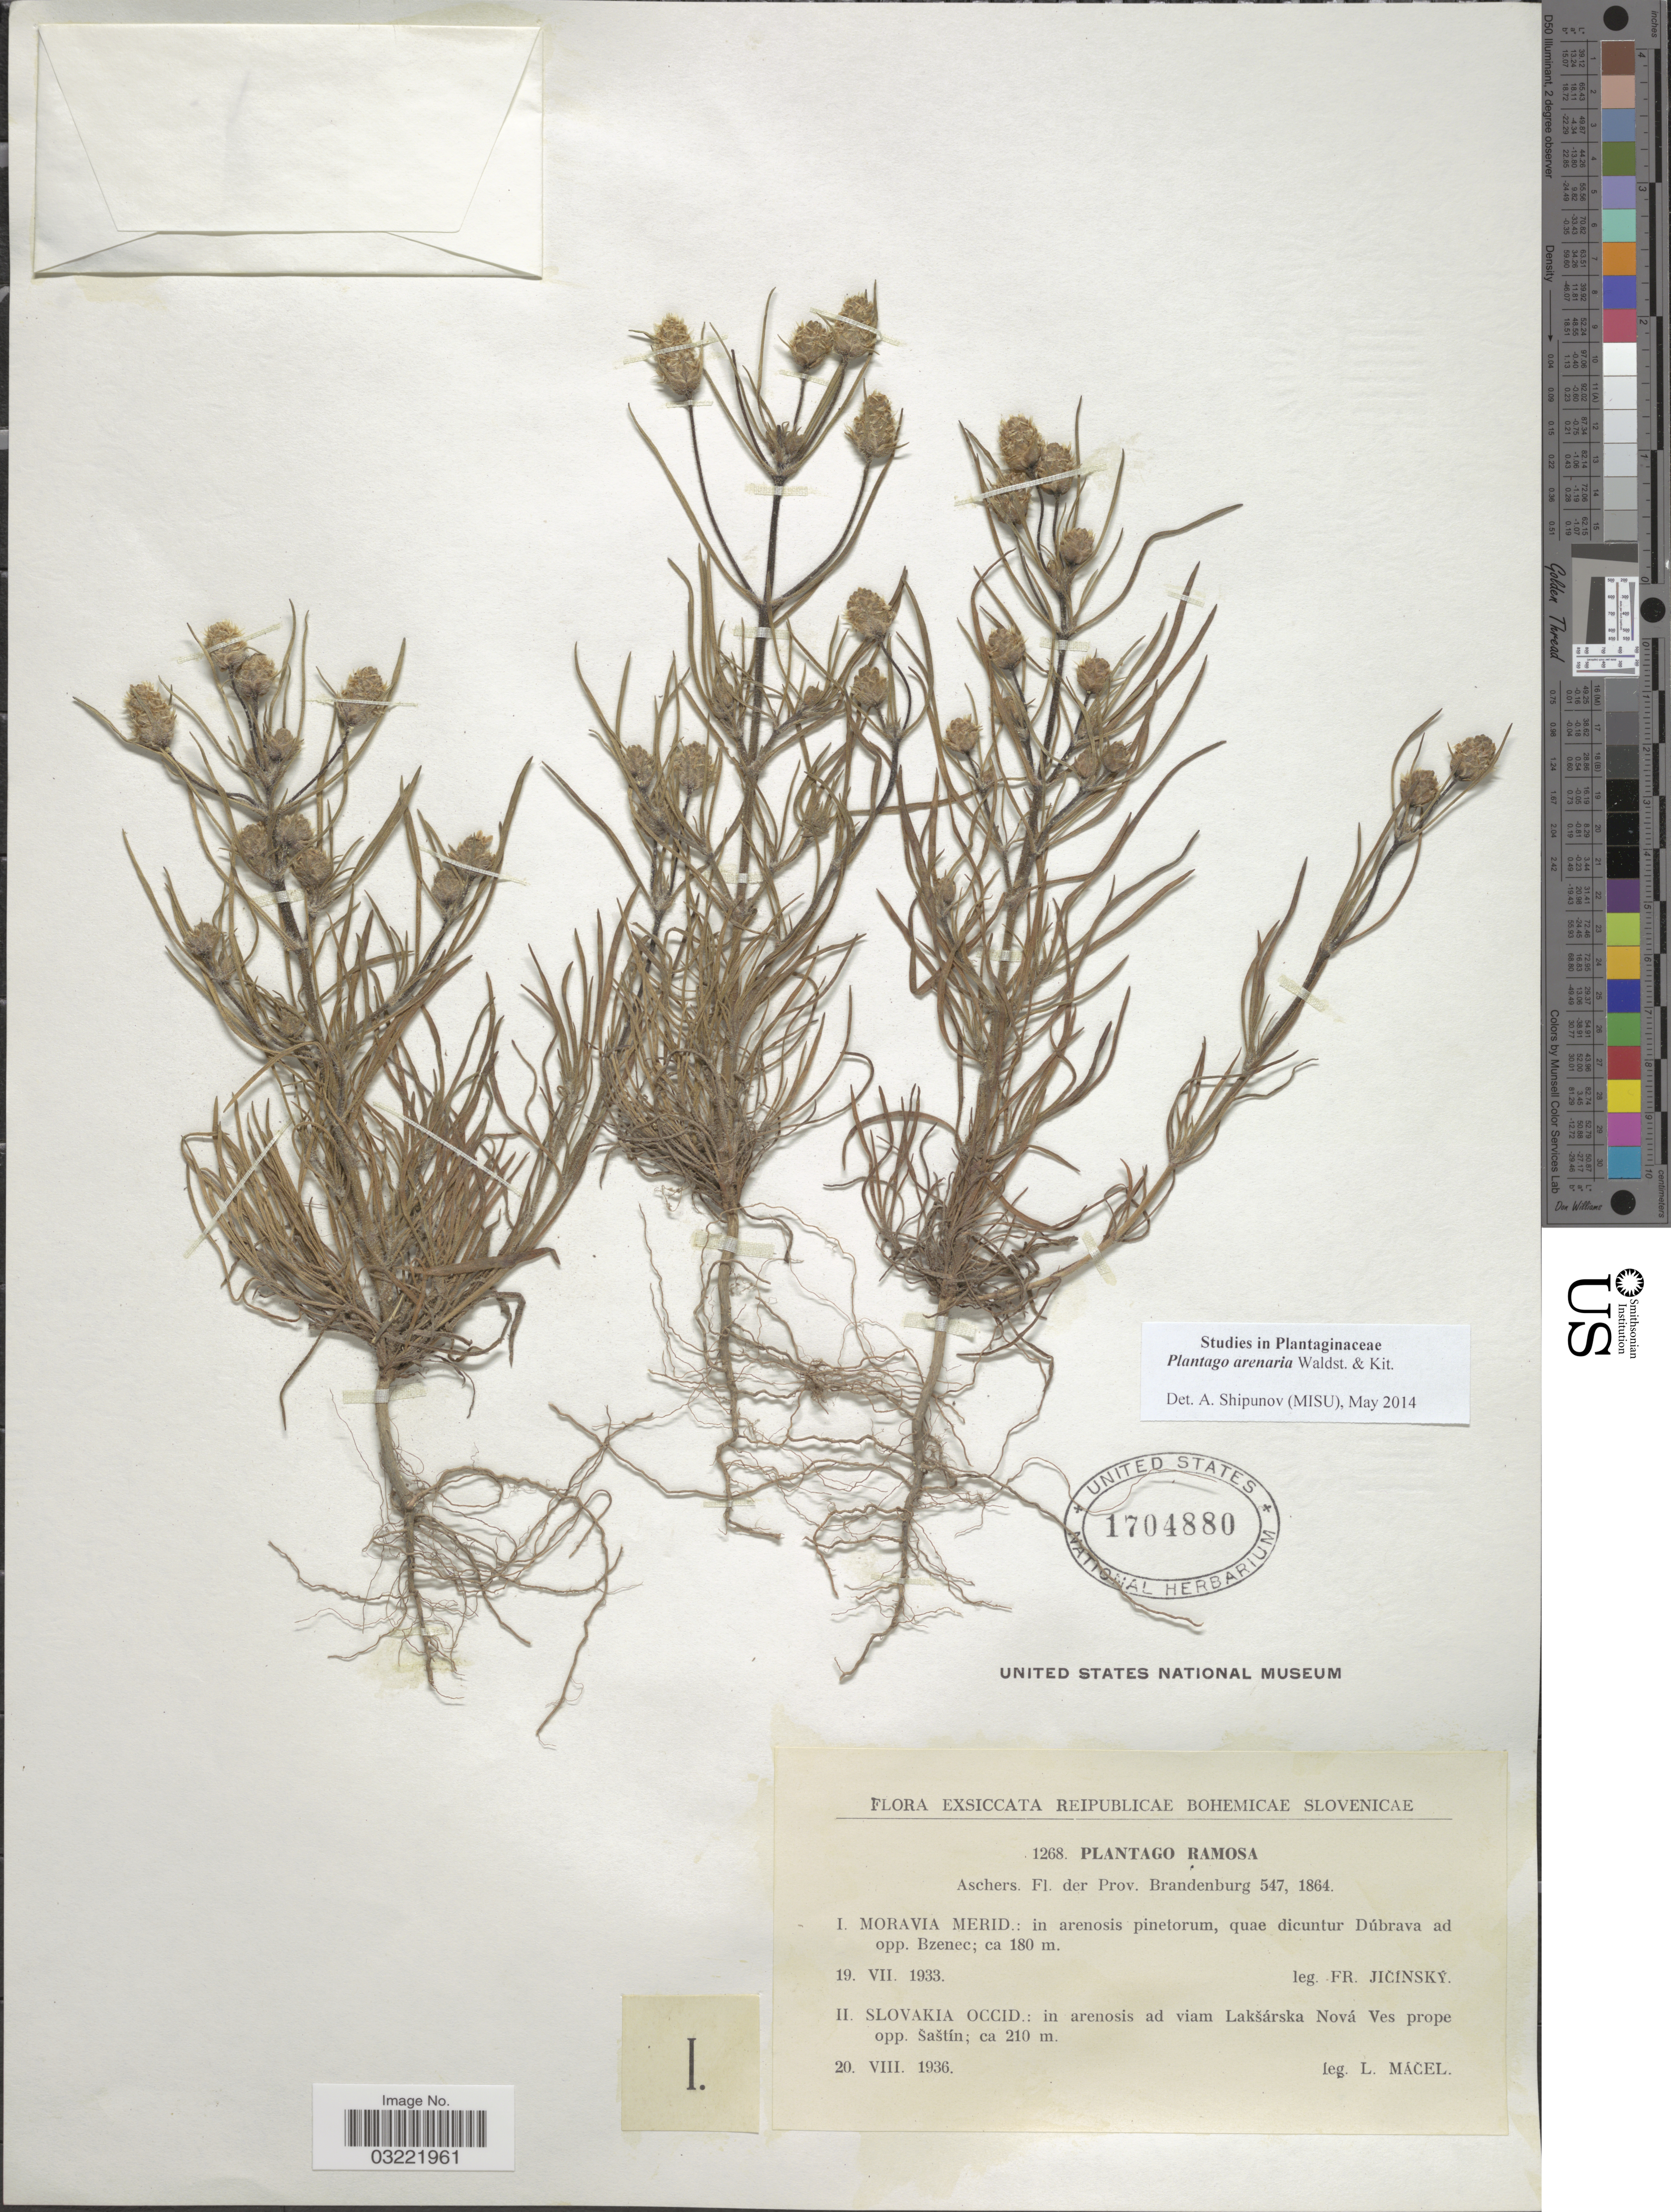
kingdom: Plantae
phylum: Tracheophyta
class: Magnoliopsida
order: Lamiales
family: Plantaginaceae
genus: Plantago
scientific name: Plantago arenaria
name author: Waldst. & Kit.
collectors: F. Jicinsky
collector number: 1268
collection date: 1933-07-19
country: Czechia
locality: Reipublicae Bohemicae Slovenicae. Moravia Merid.: quae dicuntur Dúbrava ad opp. Bzenec.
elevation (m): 180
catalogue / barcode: US 1704880